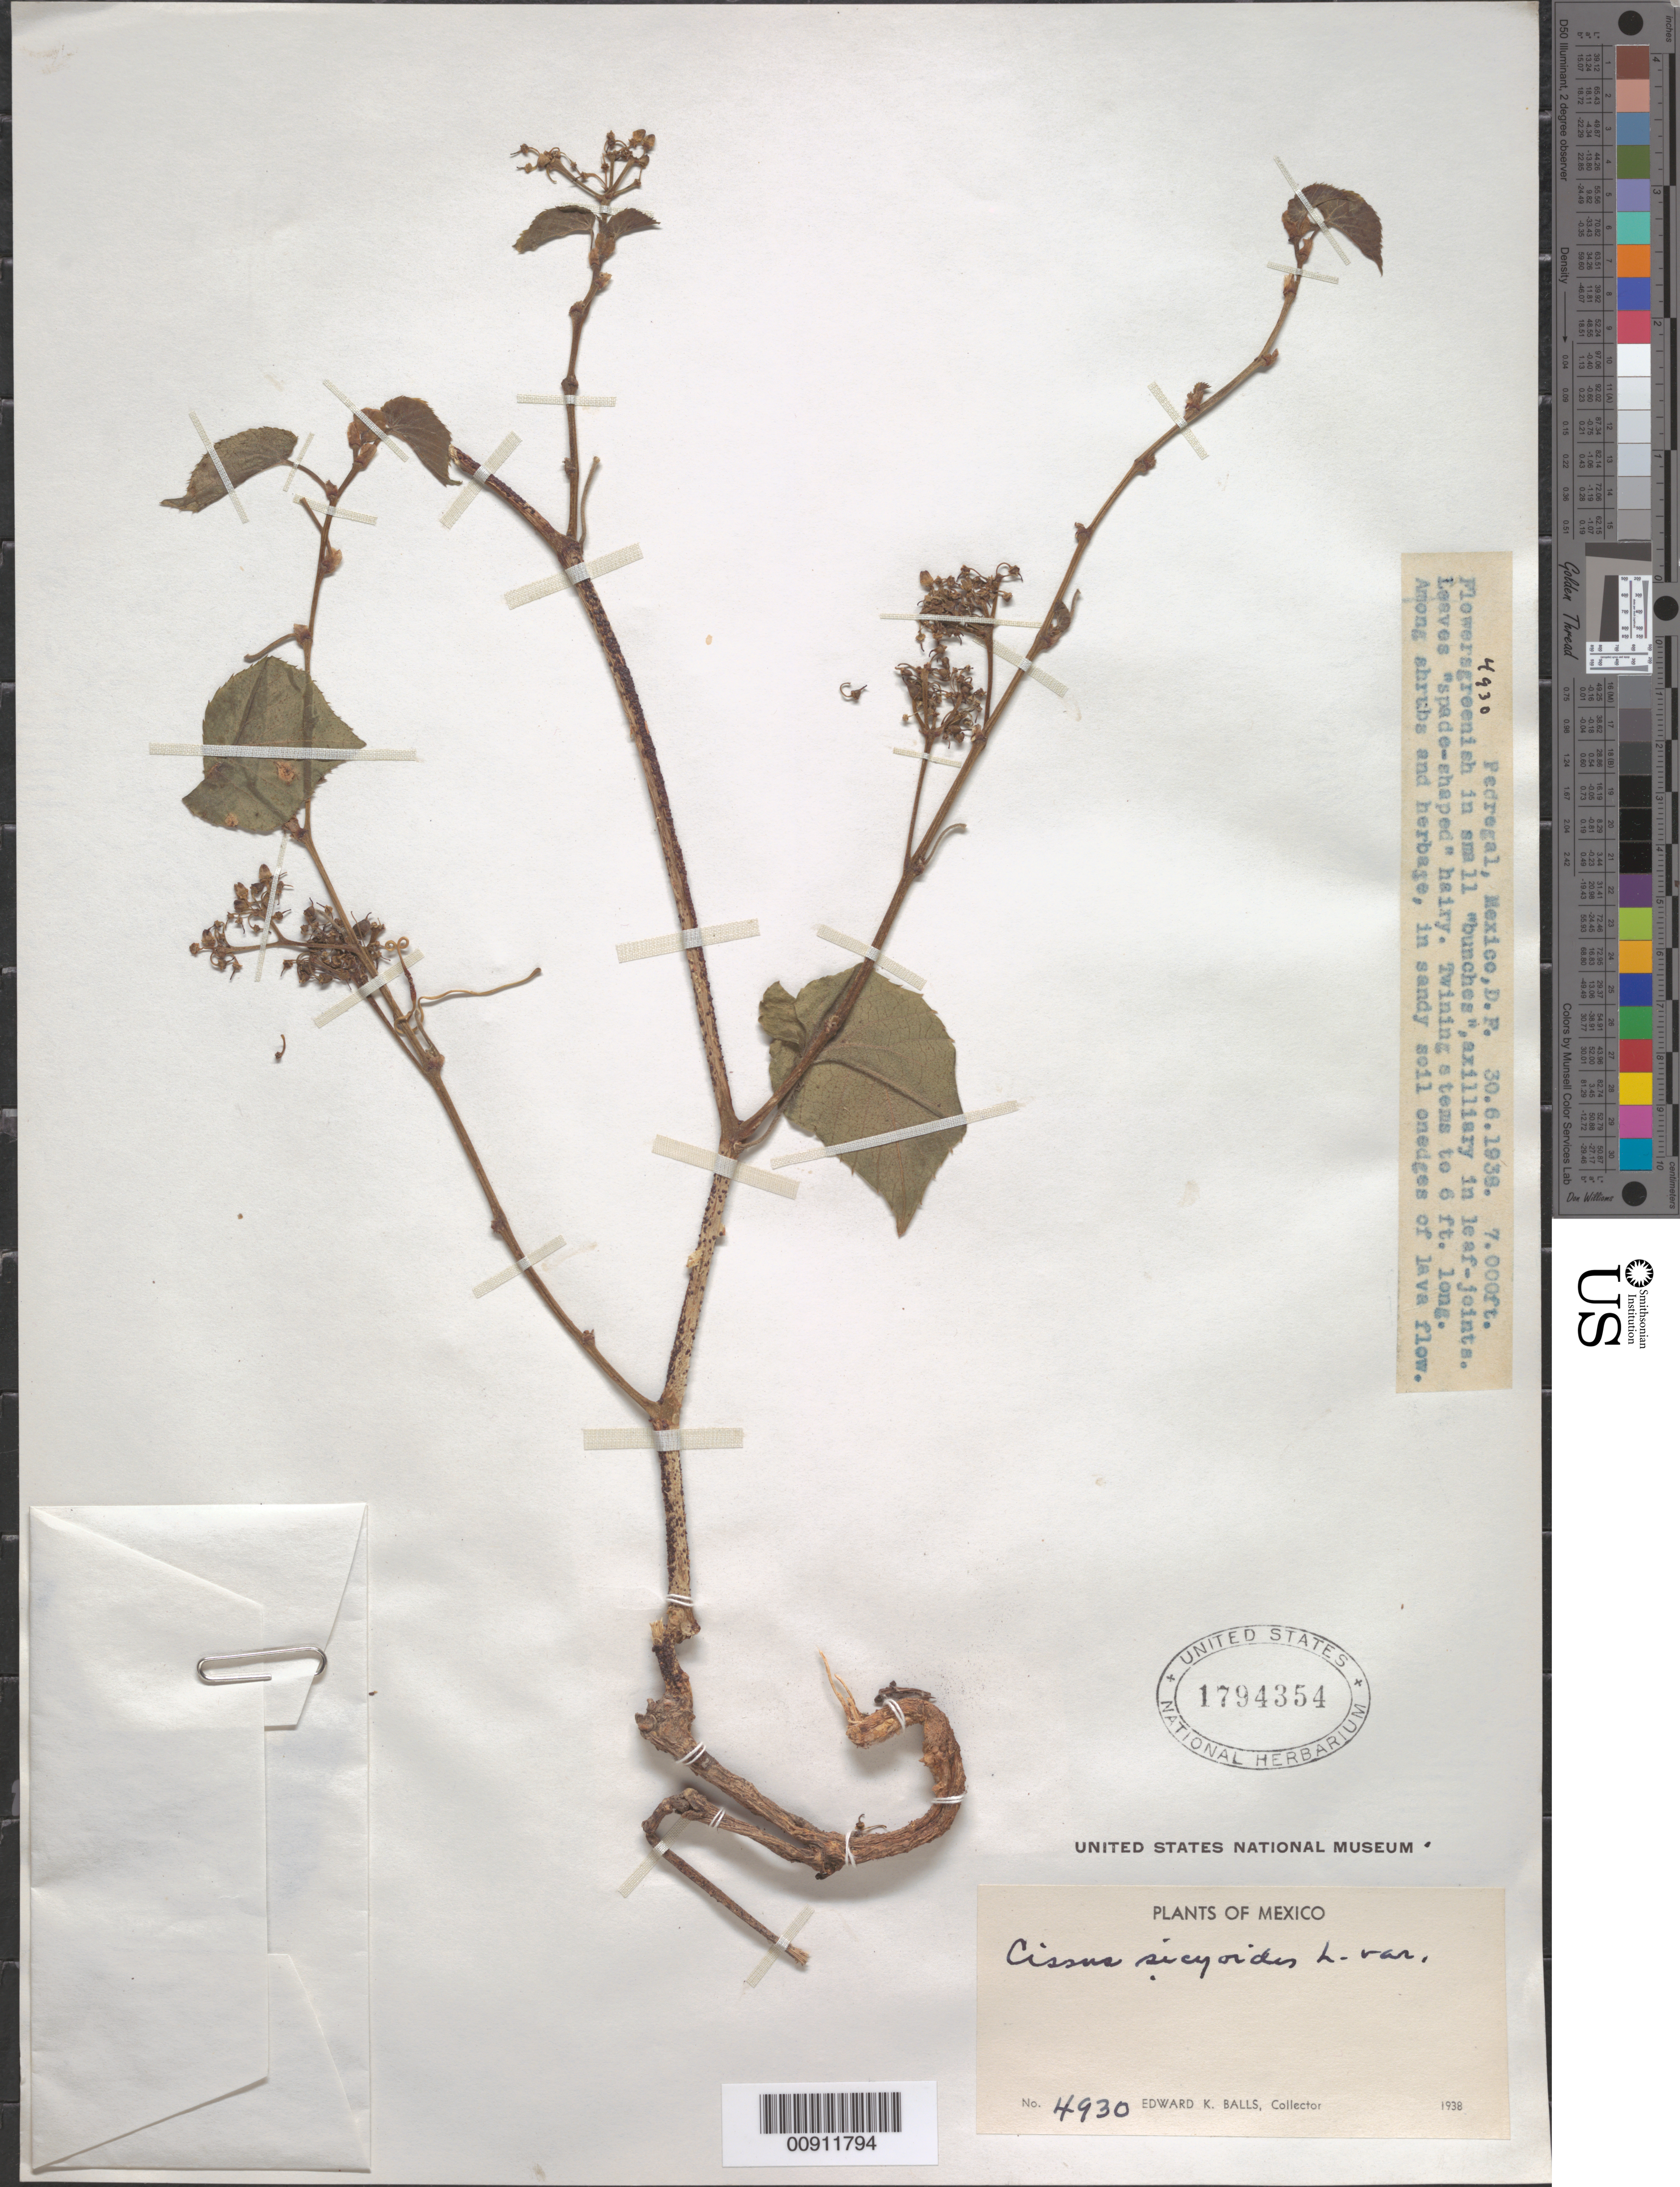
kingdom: Plantae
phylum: Tracheophyta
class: Magnoliopsida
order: Vitales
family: Vitaceae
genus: Cissus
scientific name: Cissus verticillata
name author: (L.) Nicolson & C.E. Jarvis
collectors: E. K. Balls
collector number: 4930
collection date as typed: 30 Jun 1938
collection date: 1938-06-30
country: Mexico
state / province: Distrito Federal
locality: Pedregal, Mexico, D.F.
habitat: Among shrubs and herbage, in sandy soil on edges of lava flow.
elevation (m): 2134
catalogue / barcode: US 1794354